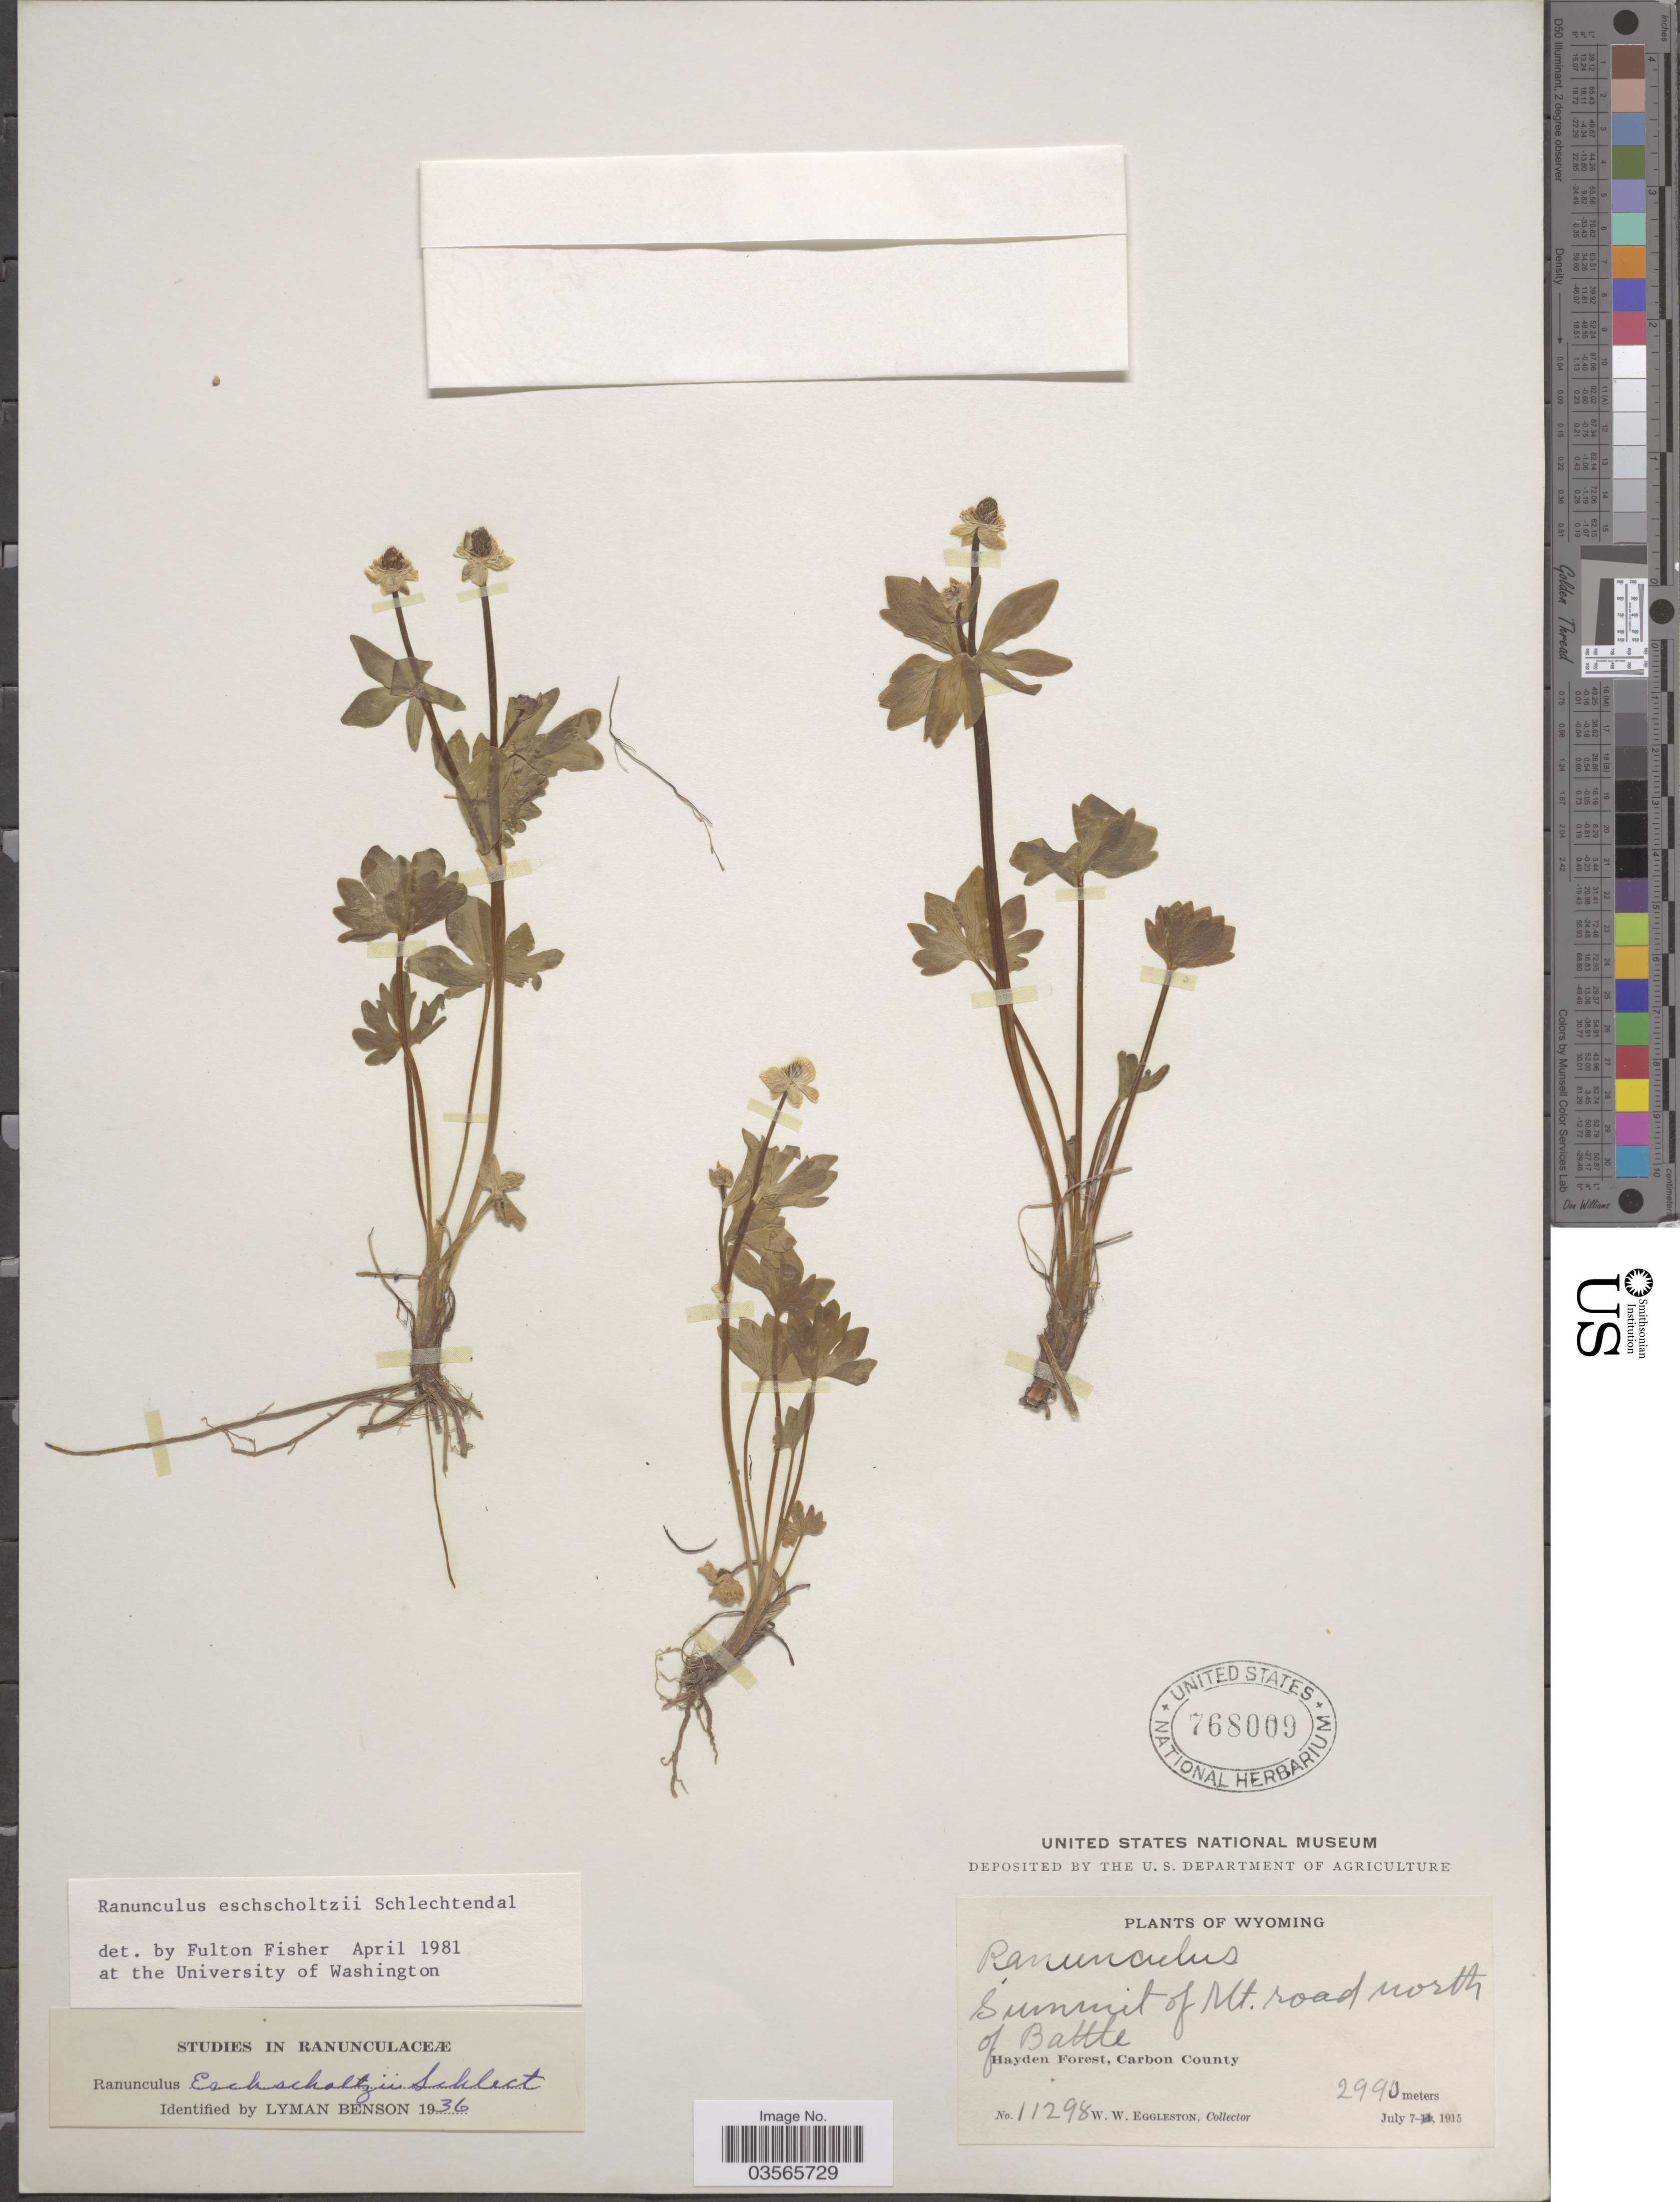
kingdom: Plantae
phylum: Tracheophyta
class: Magnoliopsida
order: Ranunculales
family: Ranunculaceae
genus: Ranunculus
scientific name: Ranunculus eschscholtzii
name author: Schltdl.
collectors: W. W. Eggleston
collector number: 11298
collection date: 1915-07-07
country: United States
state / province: Wyoming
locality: Summit of Mt. road north of Battle. Hayden Forrest, Carbon County.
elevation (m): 2990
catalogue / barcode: US 768009